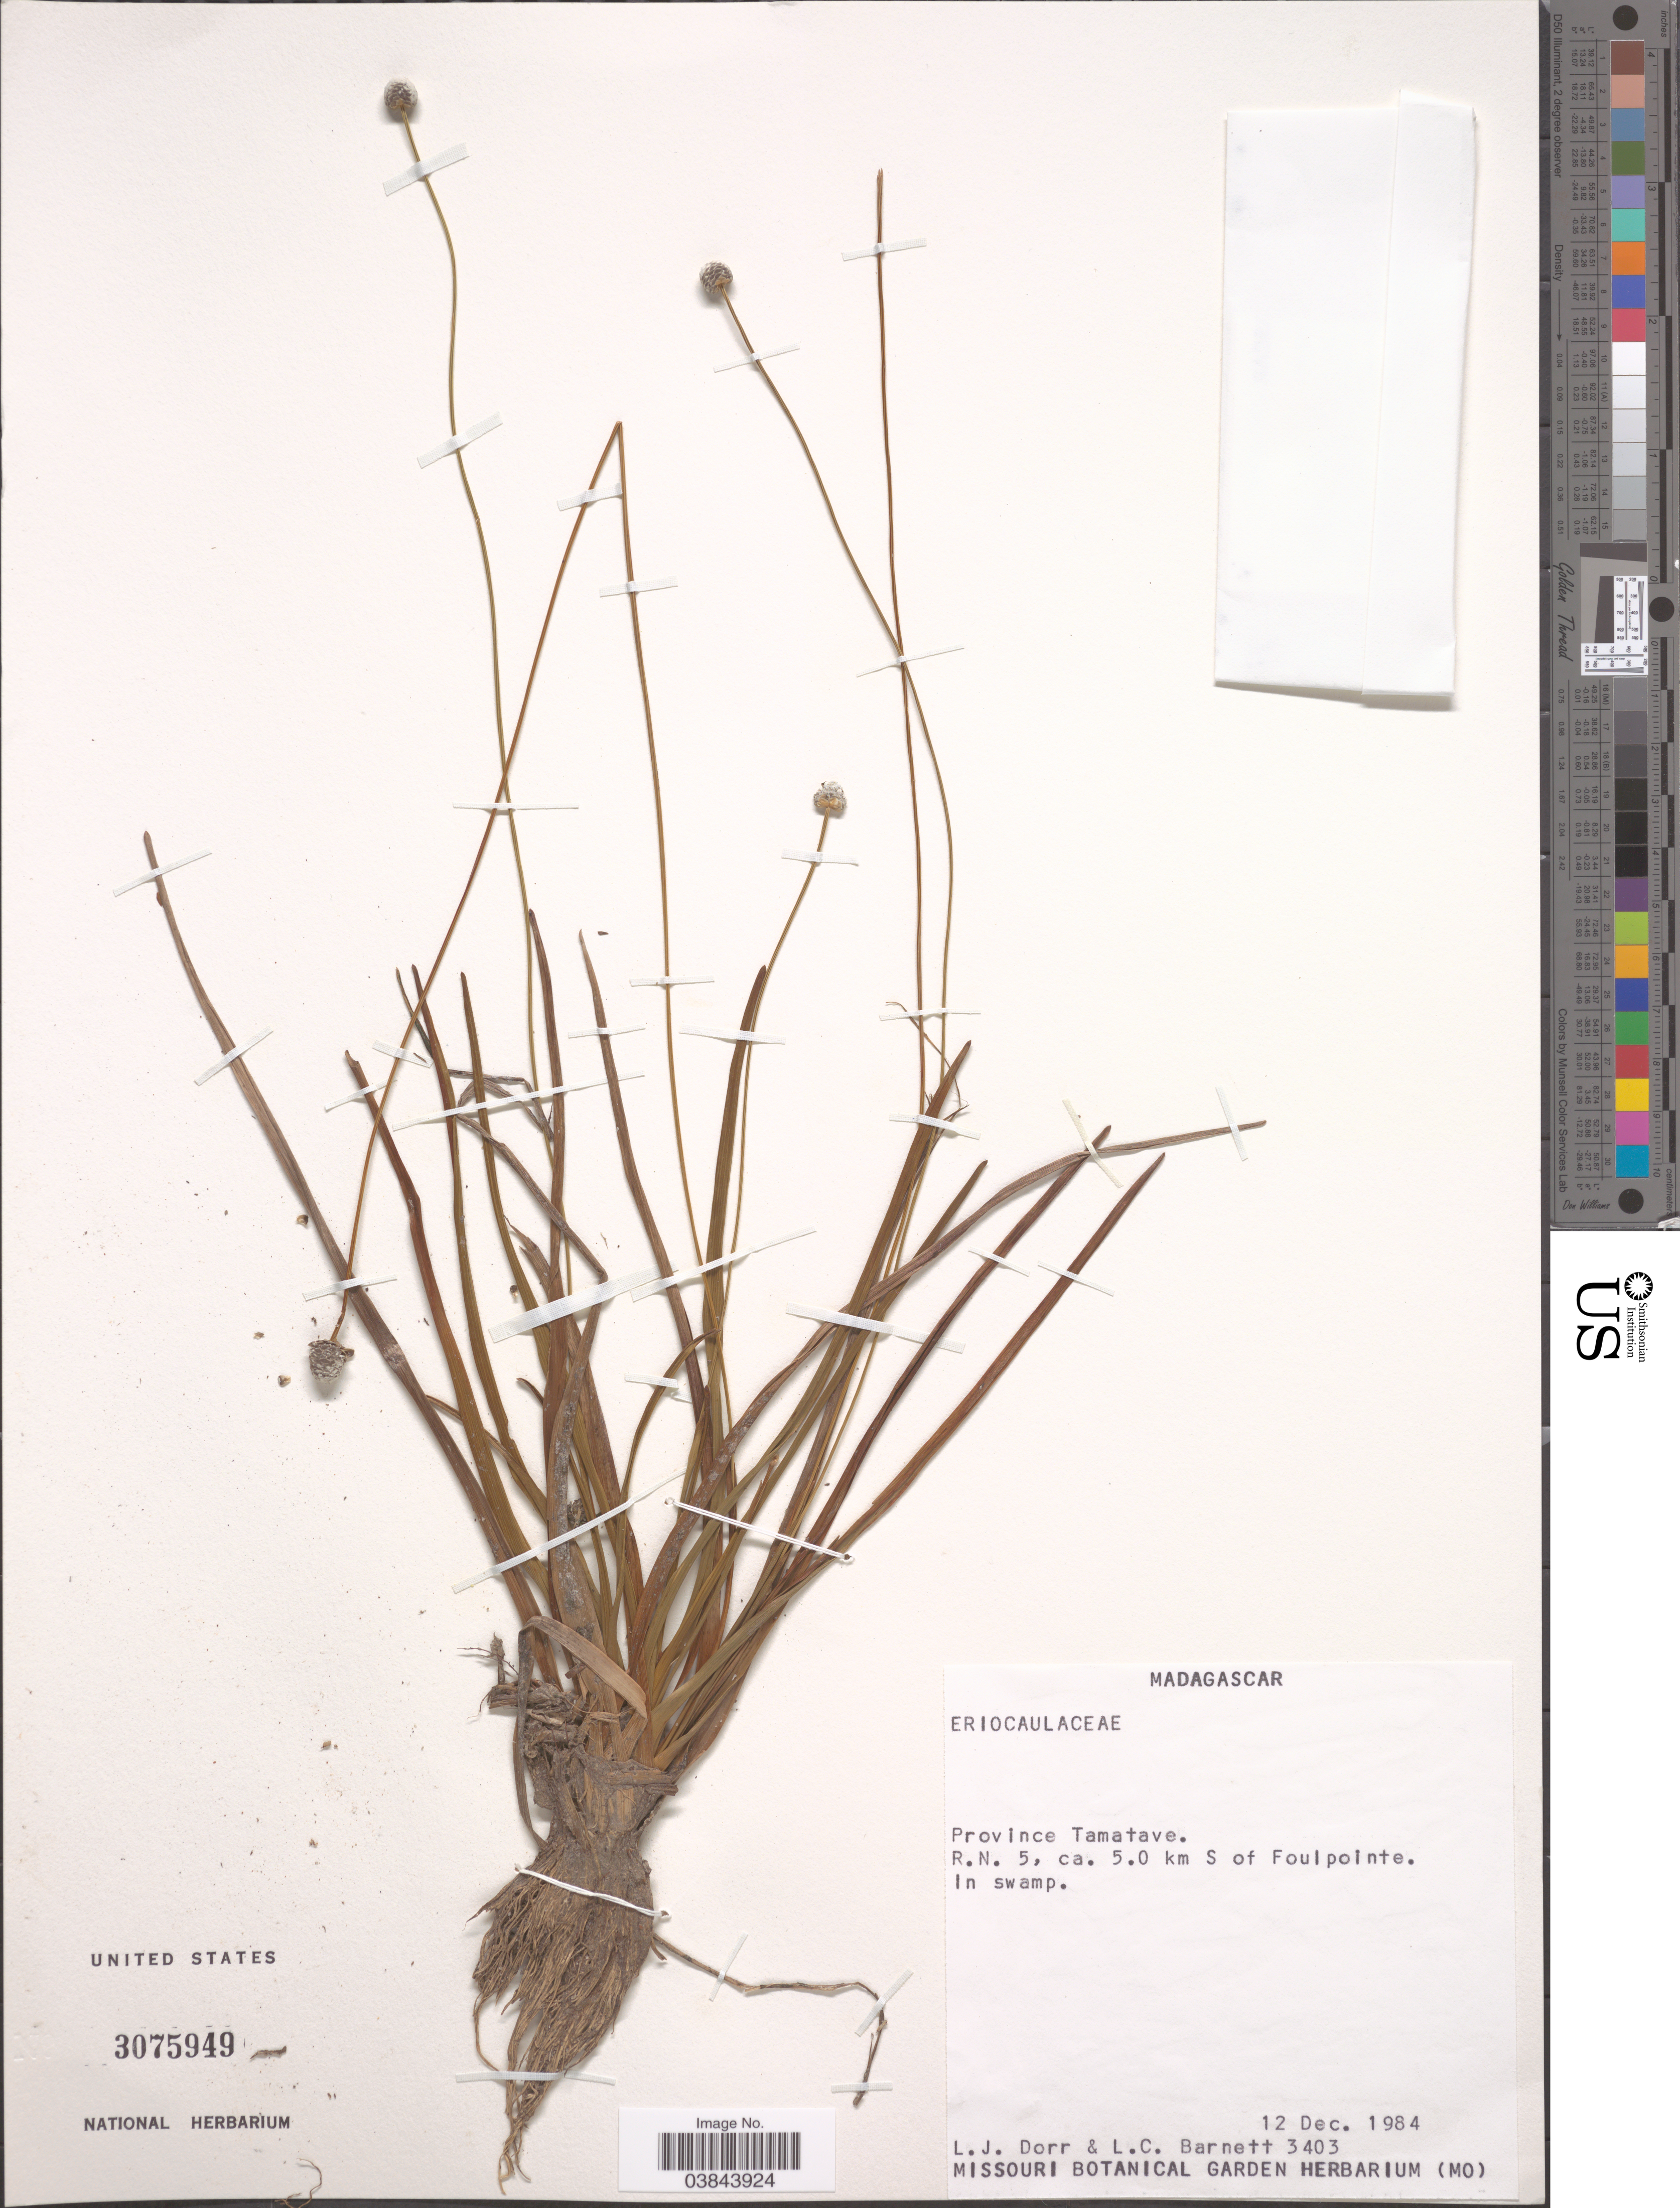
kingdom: Plantae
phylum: Tracheophyta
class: Liliopsida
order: Poales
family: Eriocaulaceae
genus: Eriocaulon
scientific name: Eriocaulon sp.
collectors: L. J. Dorr & L. C. Barnett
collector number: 3403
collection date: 1984-12-12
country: Madagascar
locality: Province of Tamatave. R.N 5, ca. 5.0 km S of Foulpointe.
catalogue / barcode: US 3075949